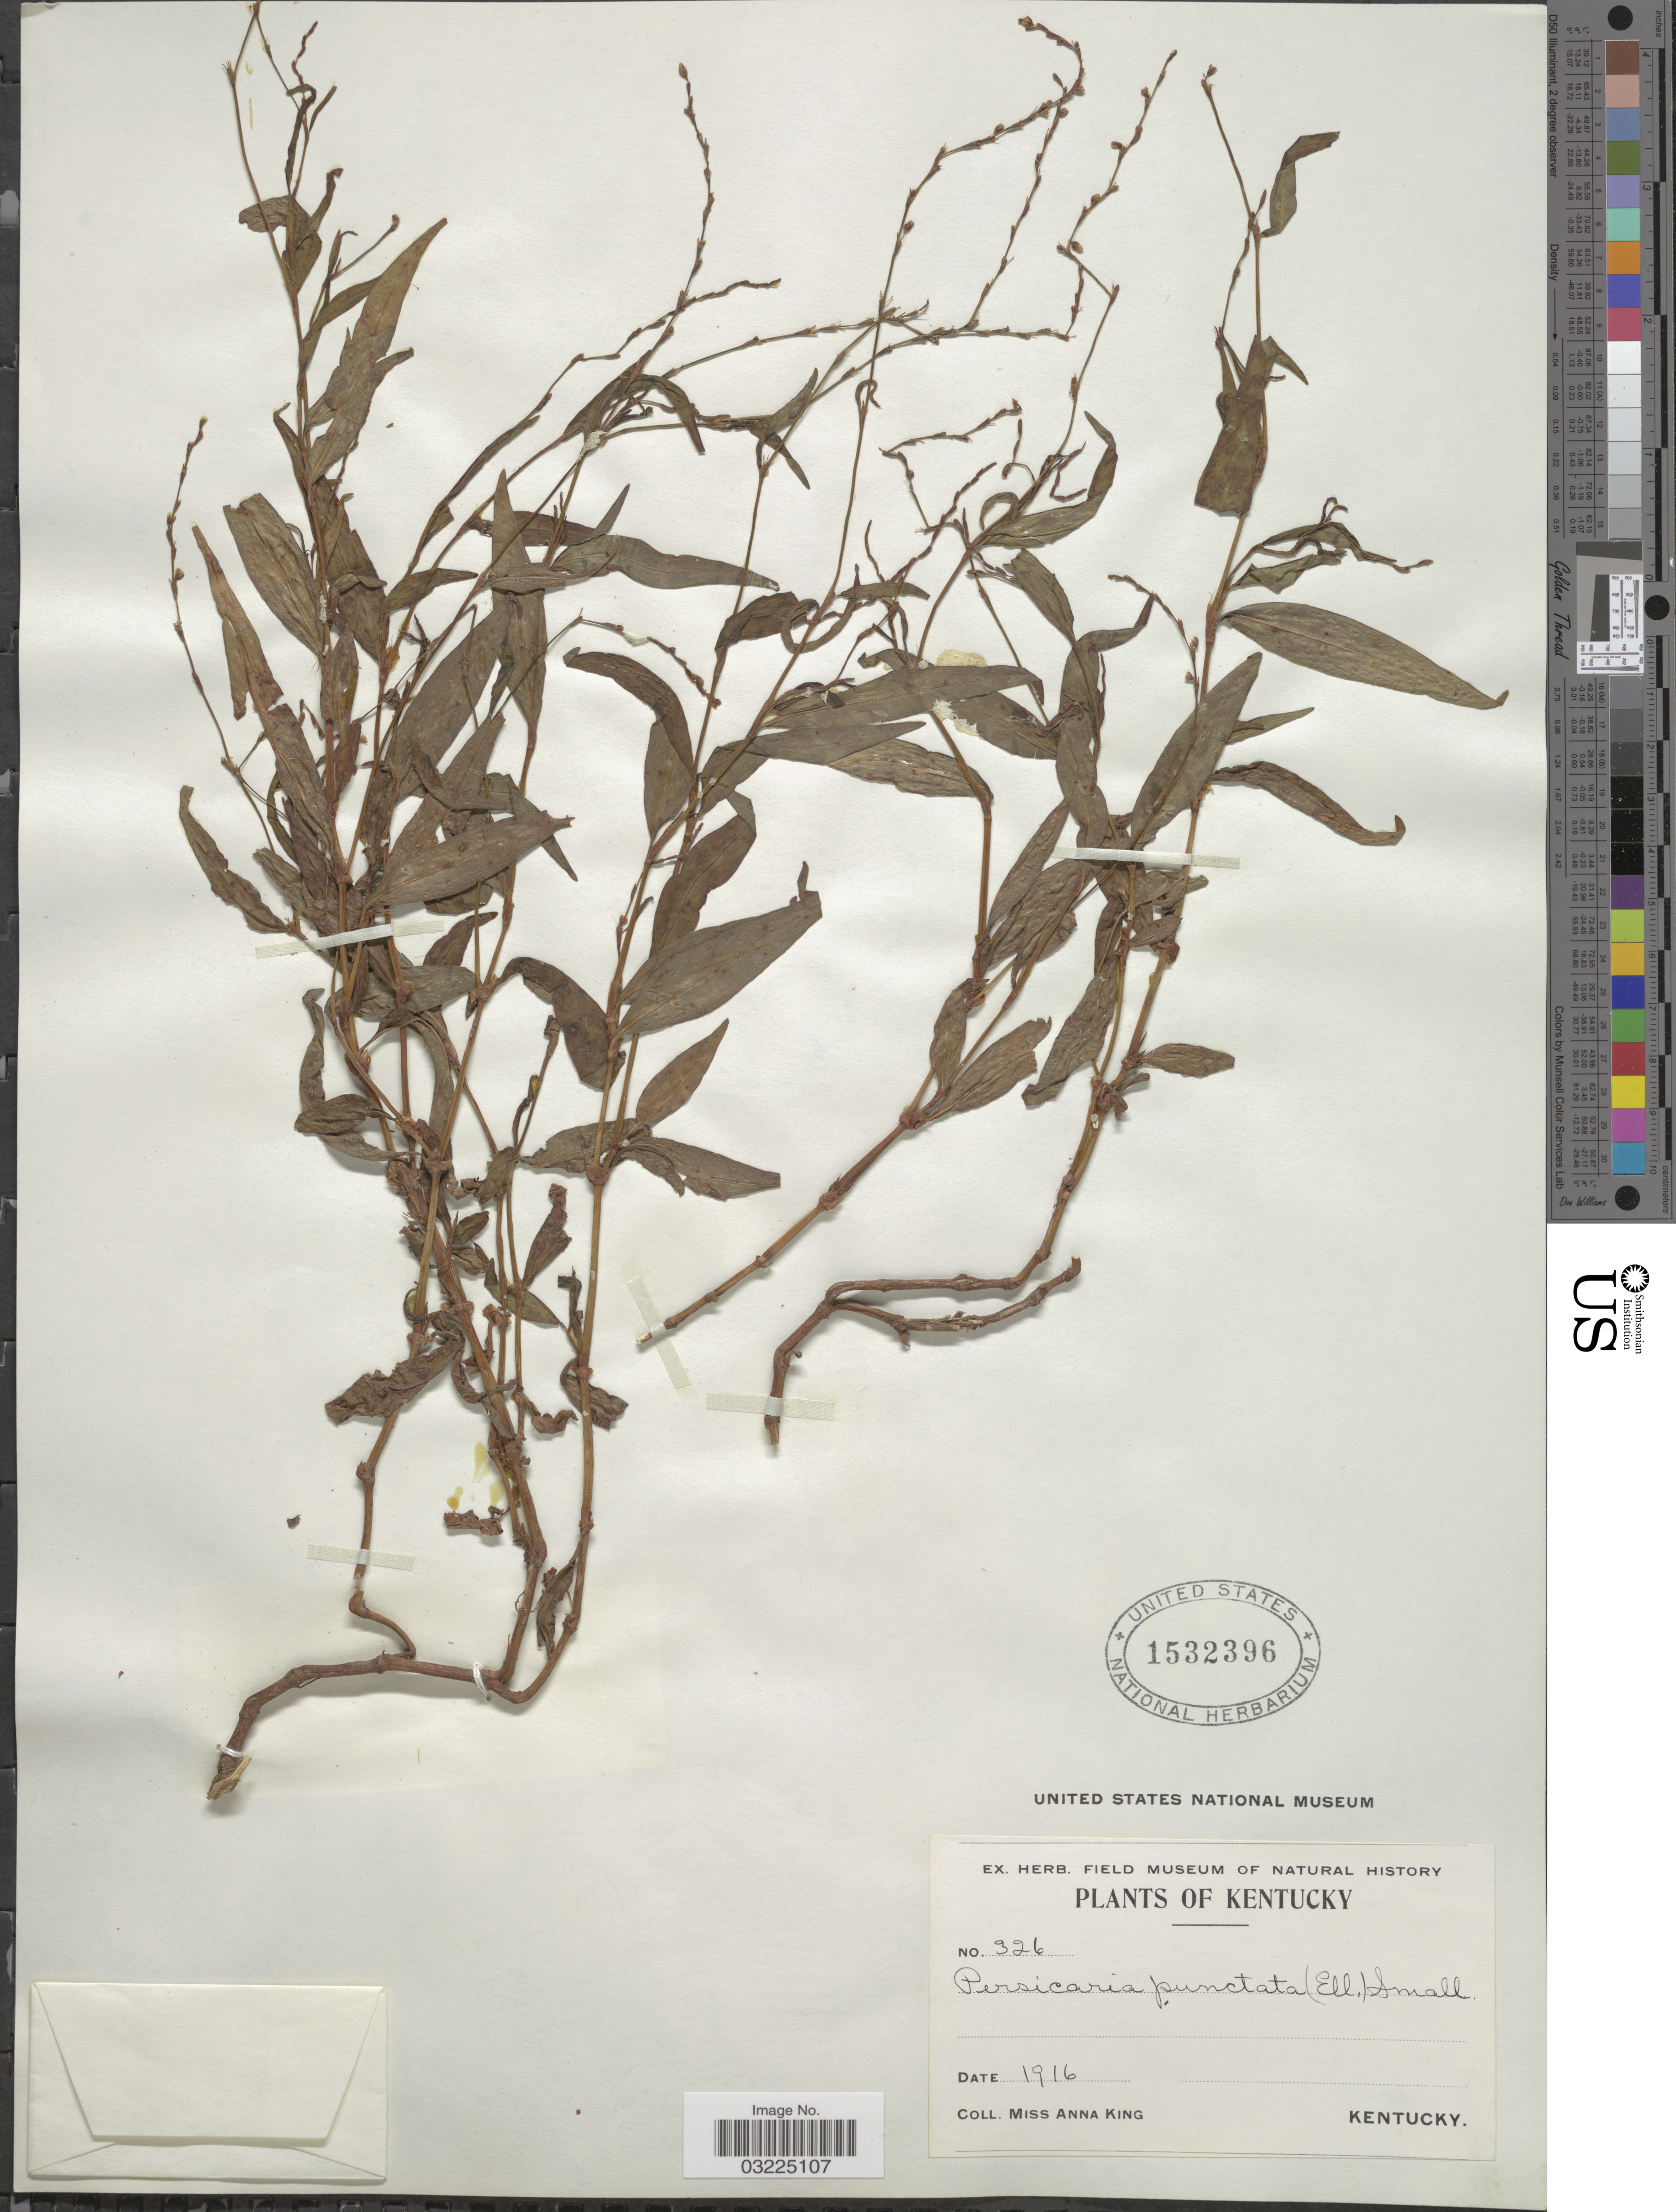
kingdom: Plantae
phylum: Tracheophyta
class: Magnoliopsida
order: Caryophyllales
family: Polygonaceae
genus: Persicaria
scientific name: Persicaria punctata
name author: (Elliott) Small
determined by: Atha, D. E.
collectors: A. King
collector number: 326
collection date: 1916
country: United States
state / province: Kentucky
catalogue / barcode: US 1532396